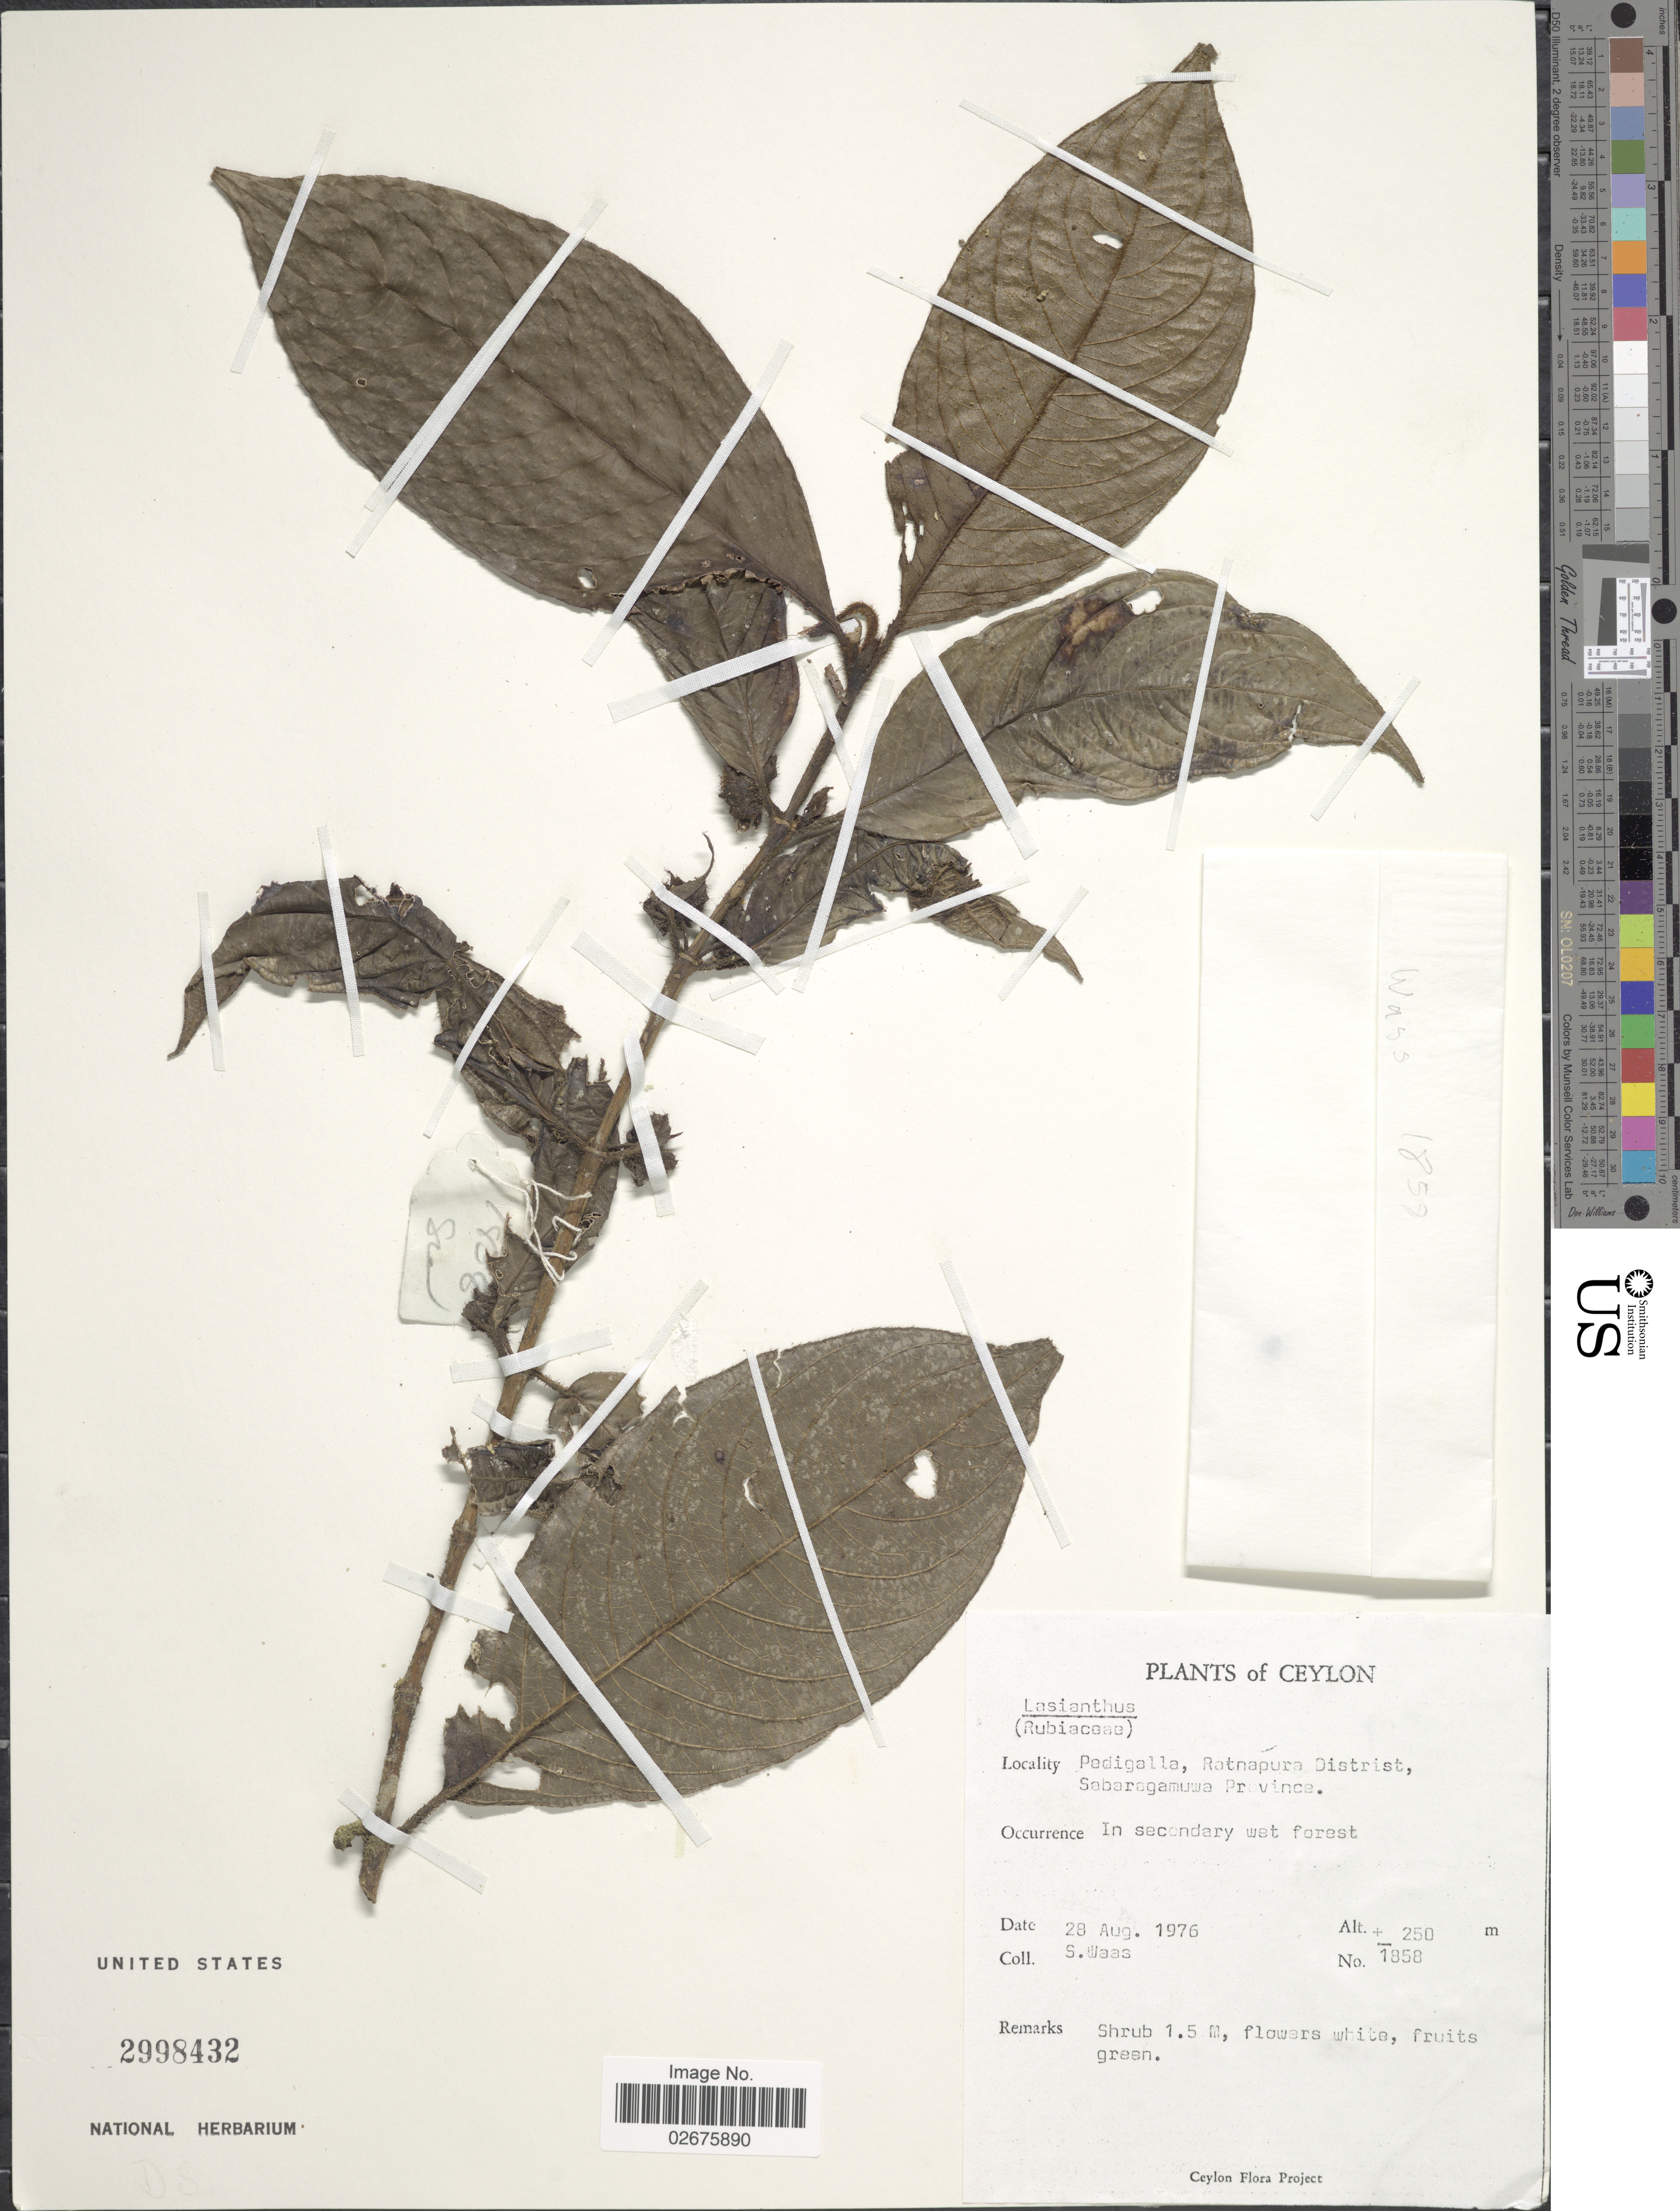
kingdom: Plantae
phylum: Tracheophyta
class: Magnoliopsida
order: Gentianales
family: Rubiaceae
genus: Lasianthus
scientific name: Lasianthus sp.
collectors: S. Waas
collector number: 1858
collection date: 1976-08-28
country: Sri Lanka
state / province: Sabaragamuwa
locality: Ceylon, Pedigalla, Ratnapura District, In secondary wet forest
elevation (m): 250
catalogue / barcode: US 2998432